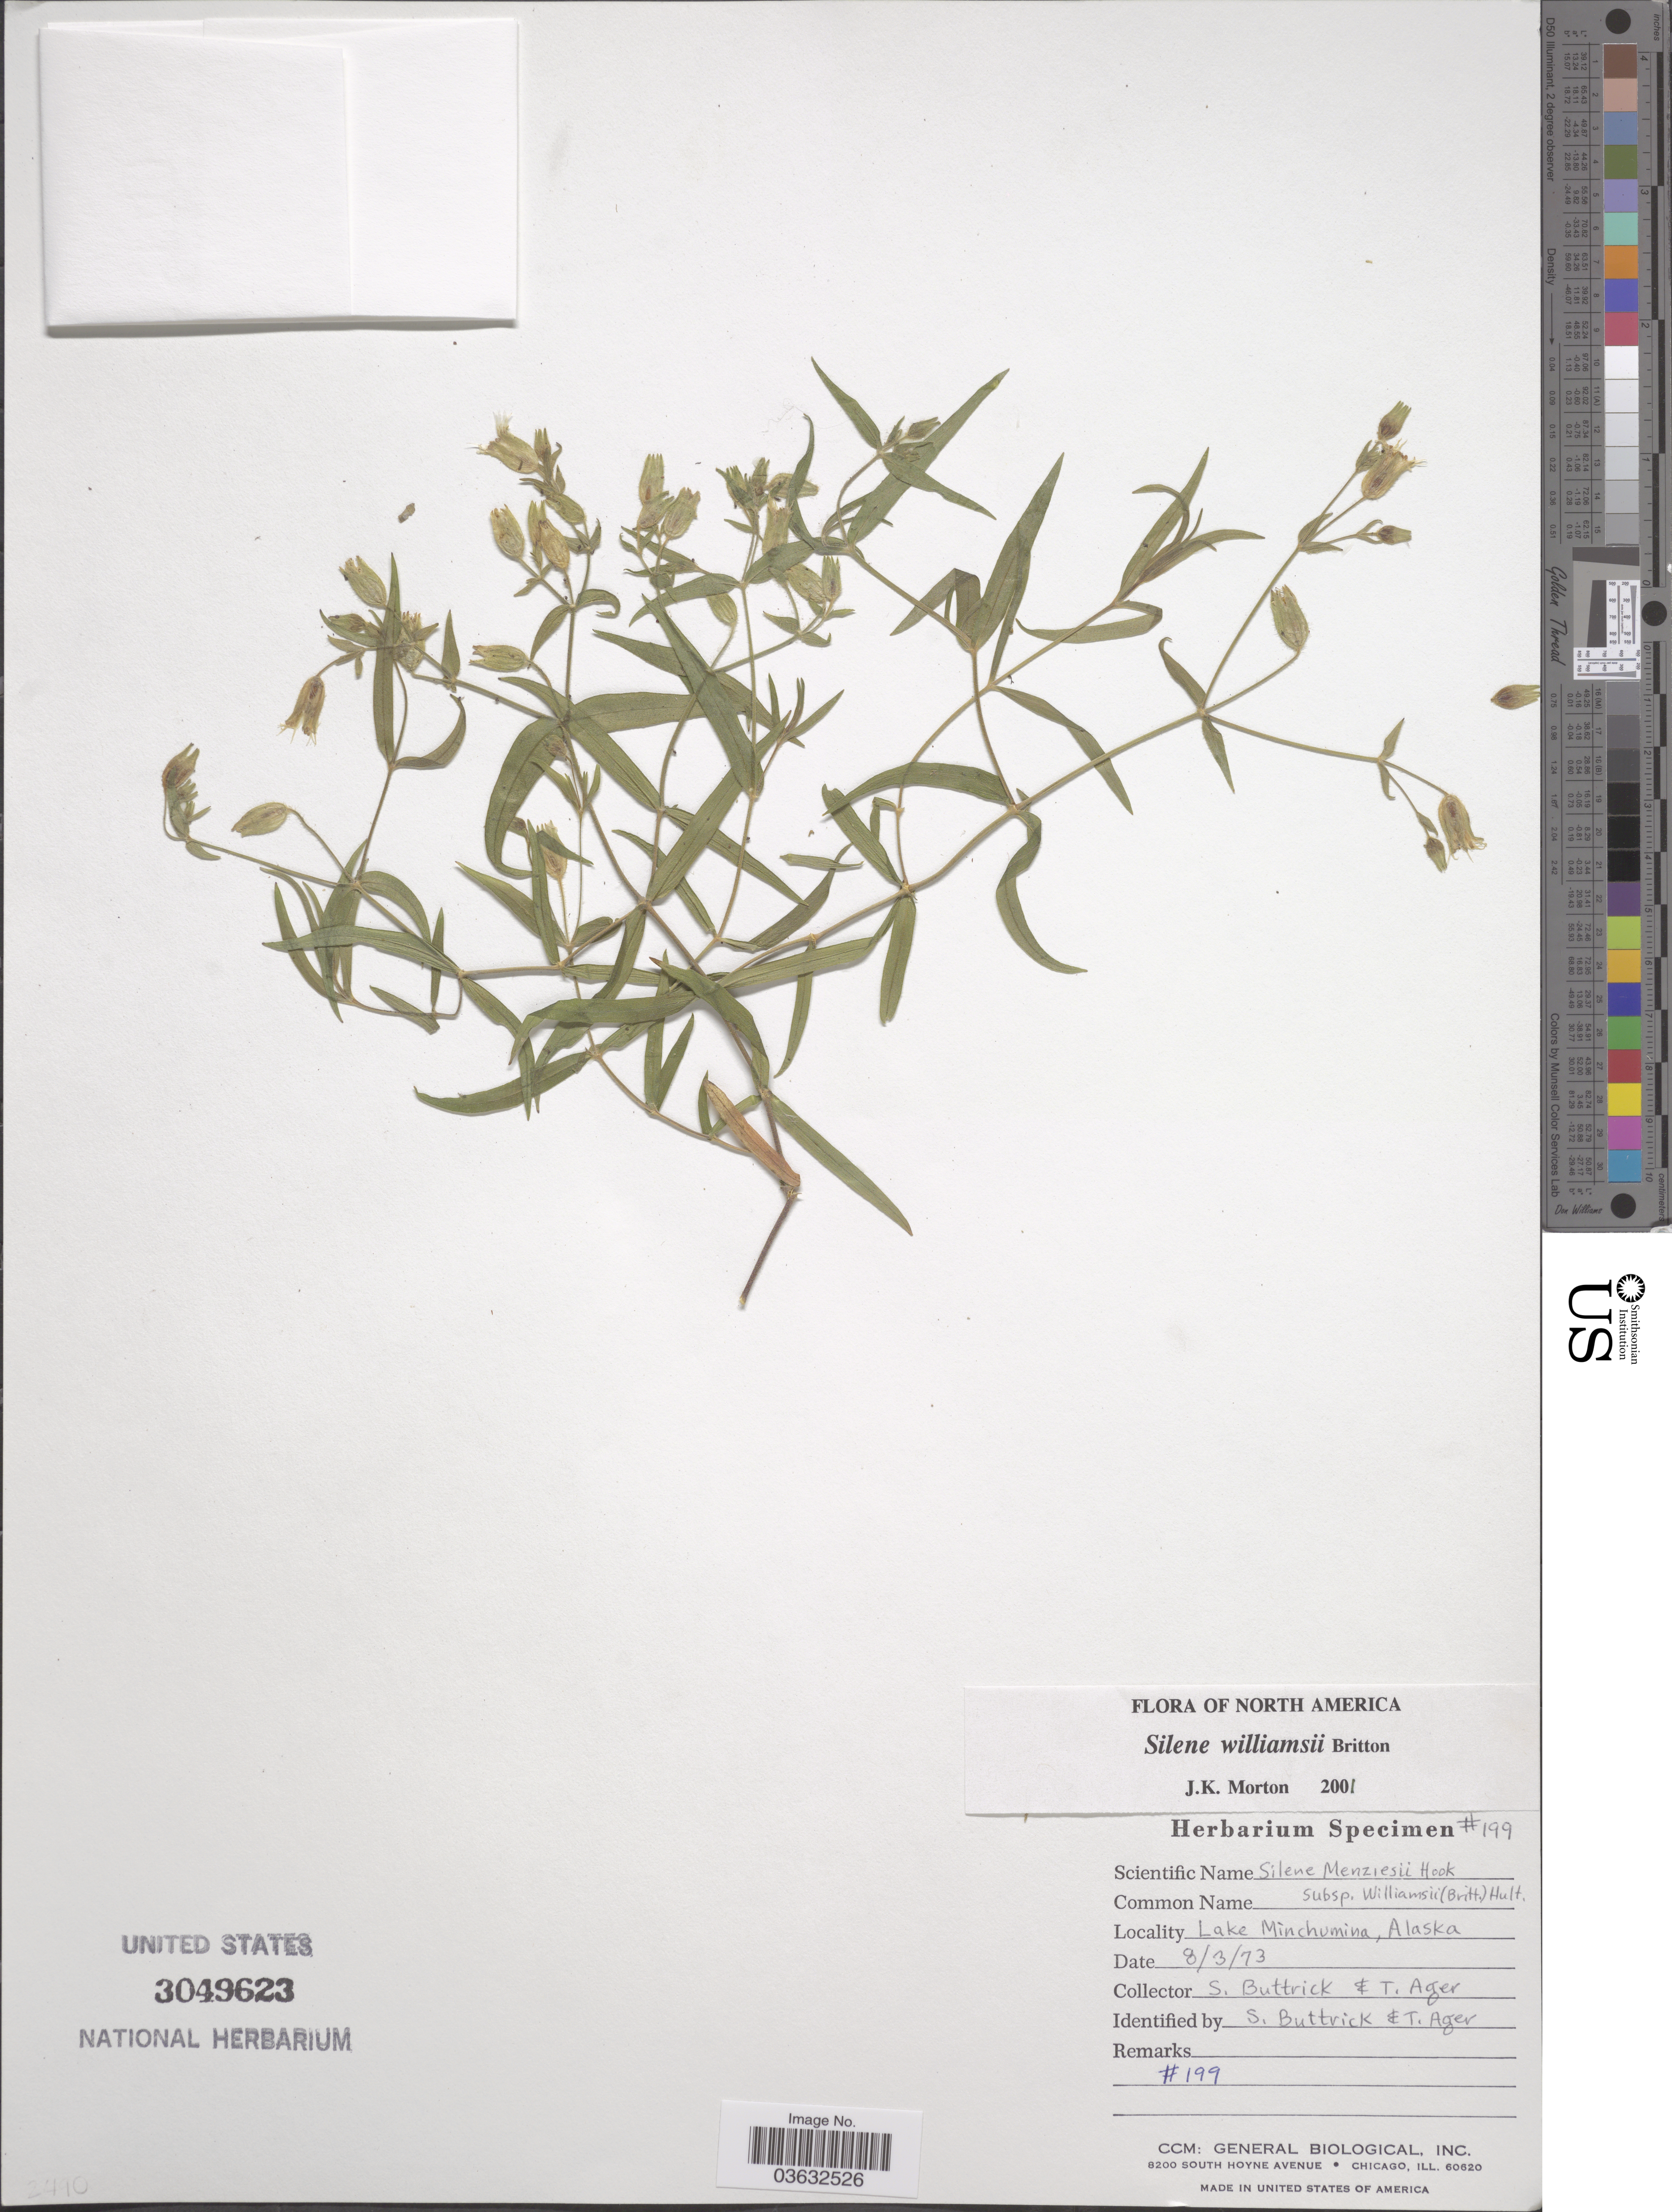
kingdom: Plantae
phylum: Tracheophyta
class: Magnoliopsida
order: Caryophyllales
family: Caryophyllaceae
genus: Silene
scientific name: Silene williamsii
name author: Britton in Britton & Rydb.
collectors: S. Buttrick & T. Ager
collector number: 199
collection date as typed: Transcribed d/m/y: 3/8/73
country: United States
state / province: Alaska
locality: Lake Minchumina.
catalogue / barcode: US 3049623